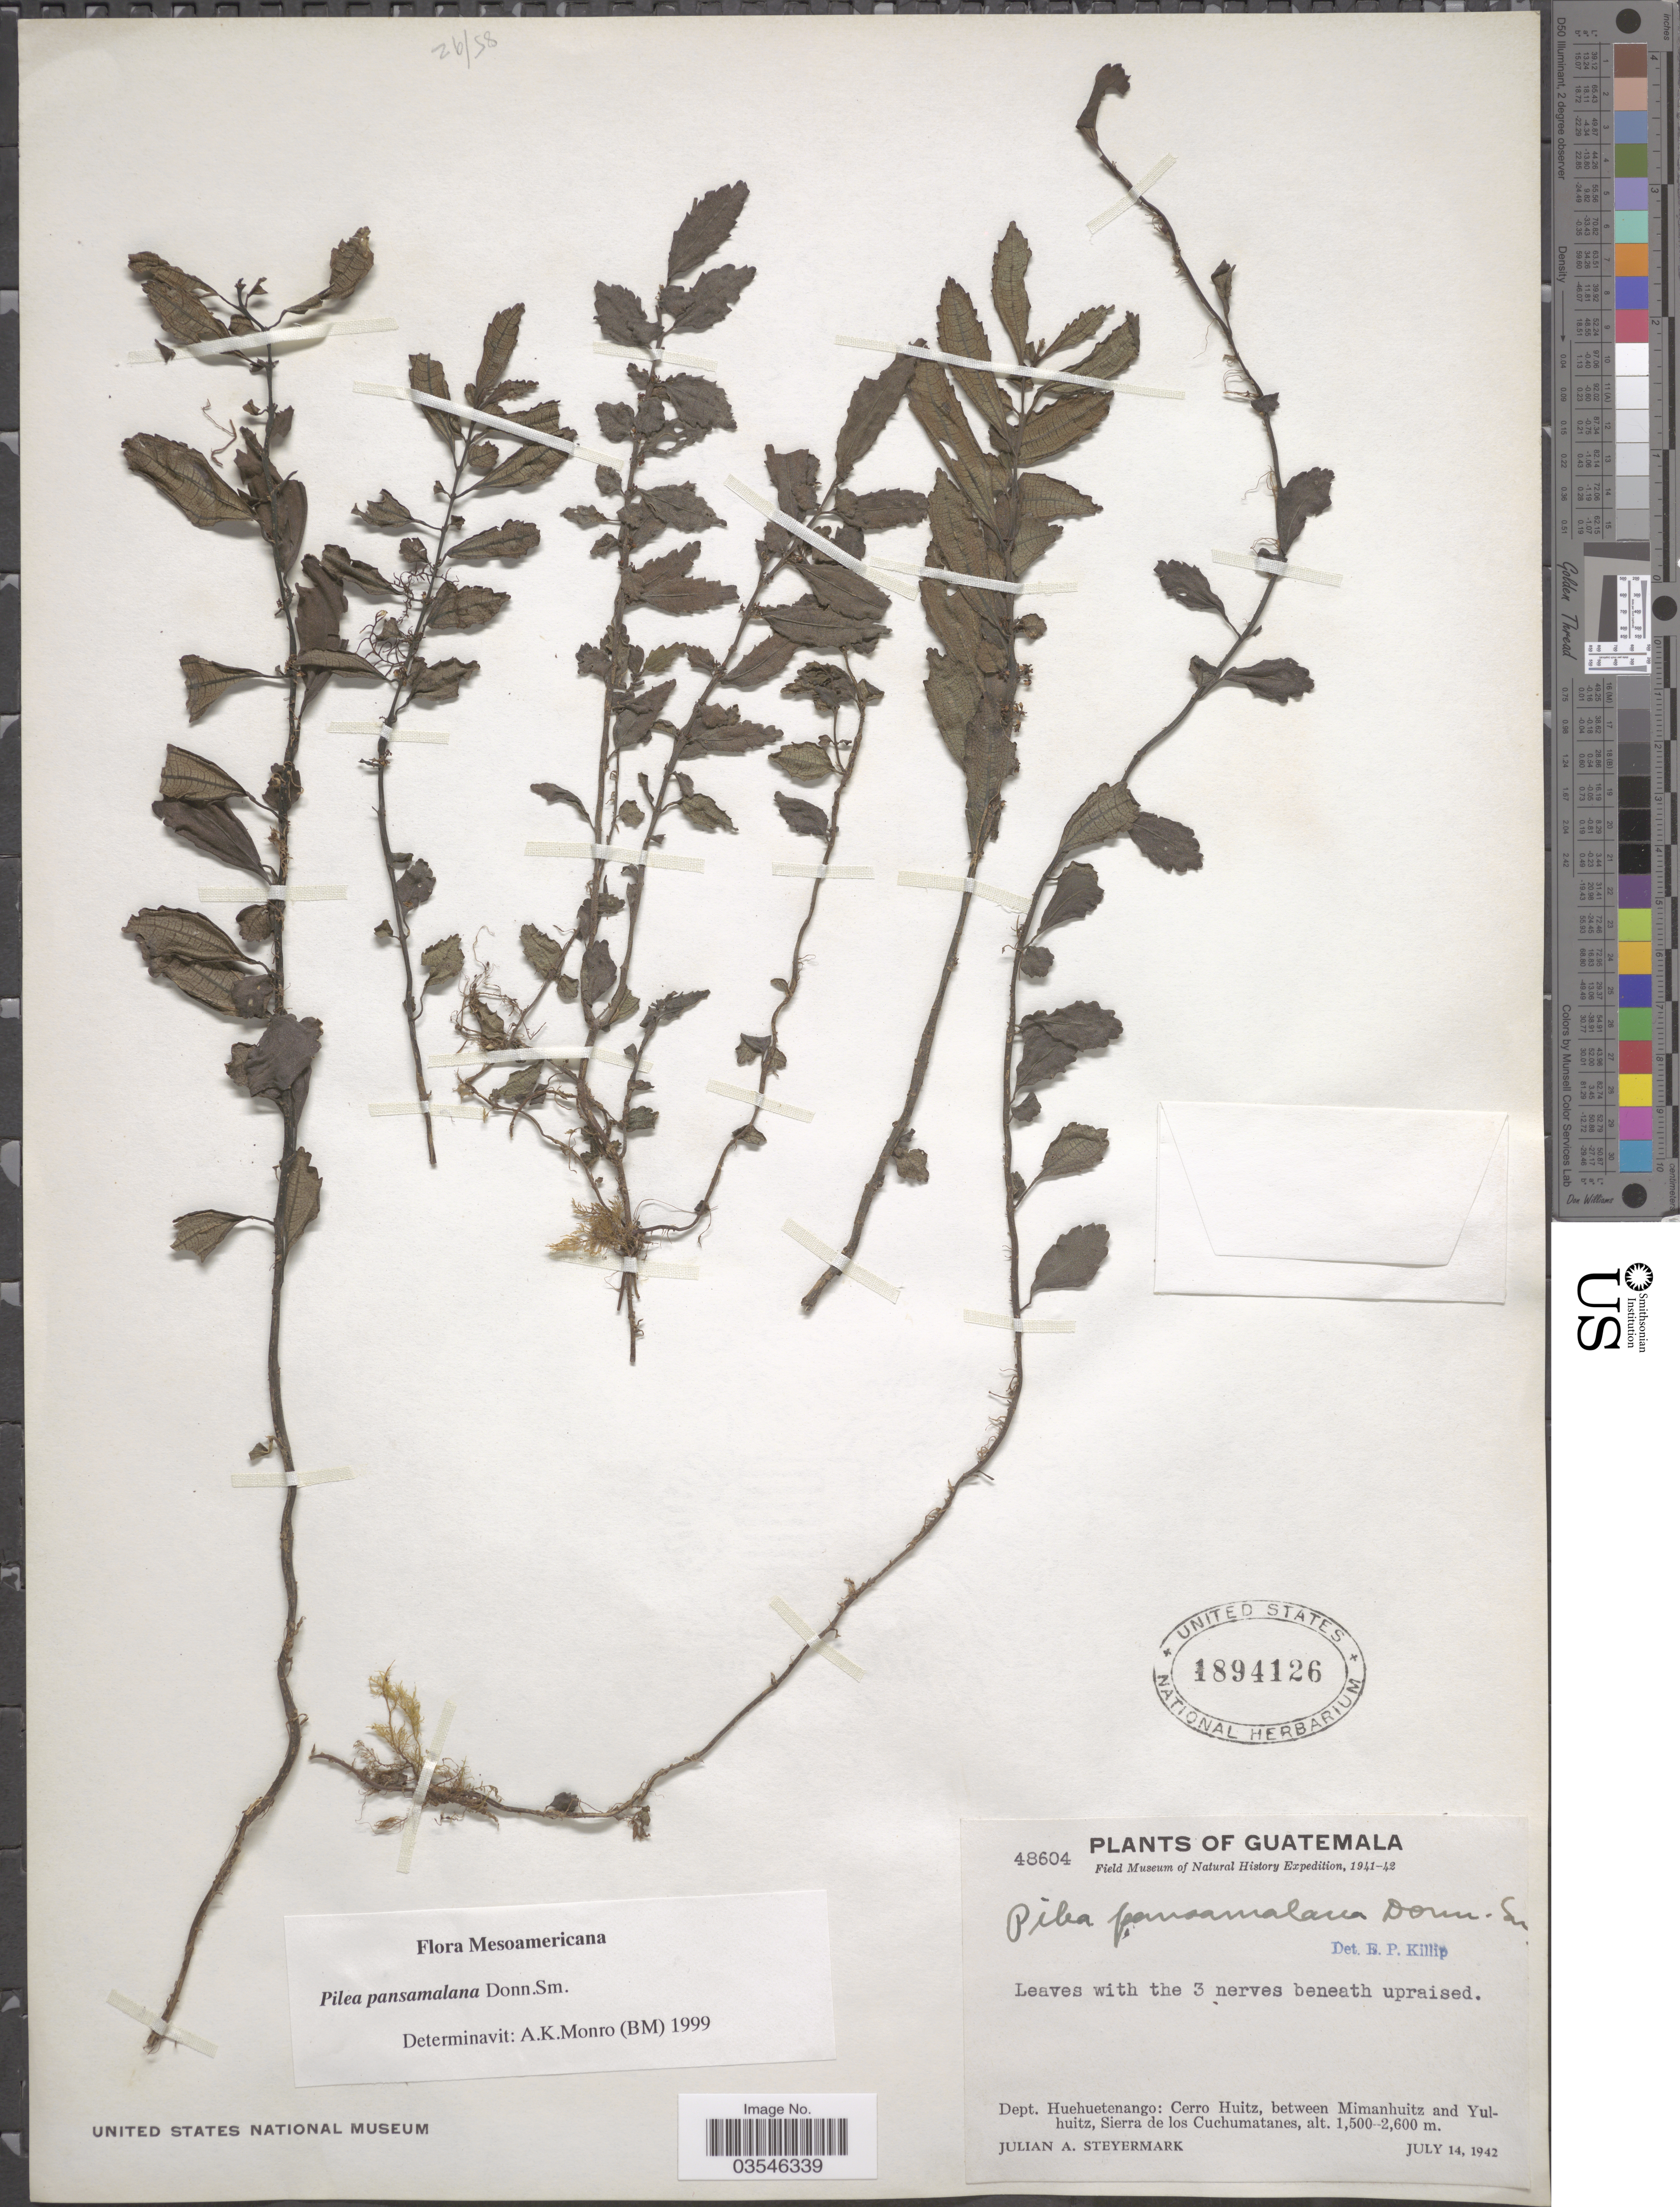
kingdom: Plantae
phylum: Tracheophyta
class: Magnoliopsida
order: Rosales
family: Urticaceae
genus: Pilea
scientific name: Pilea pansamalana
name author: Donn. Sm.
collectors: J. Steyermark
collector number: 48604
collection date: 1942-07-14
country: Guatemala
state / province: Huehuetenango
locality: Dept. Huehuetenango: Cerro Huitz, between Mimanhuitz and Yulhuitz, Sierra de los Cuchumatanes.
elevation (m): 1500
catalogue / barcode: US 1894126